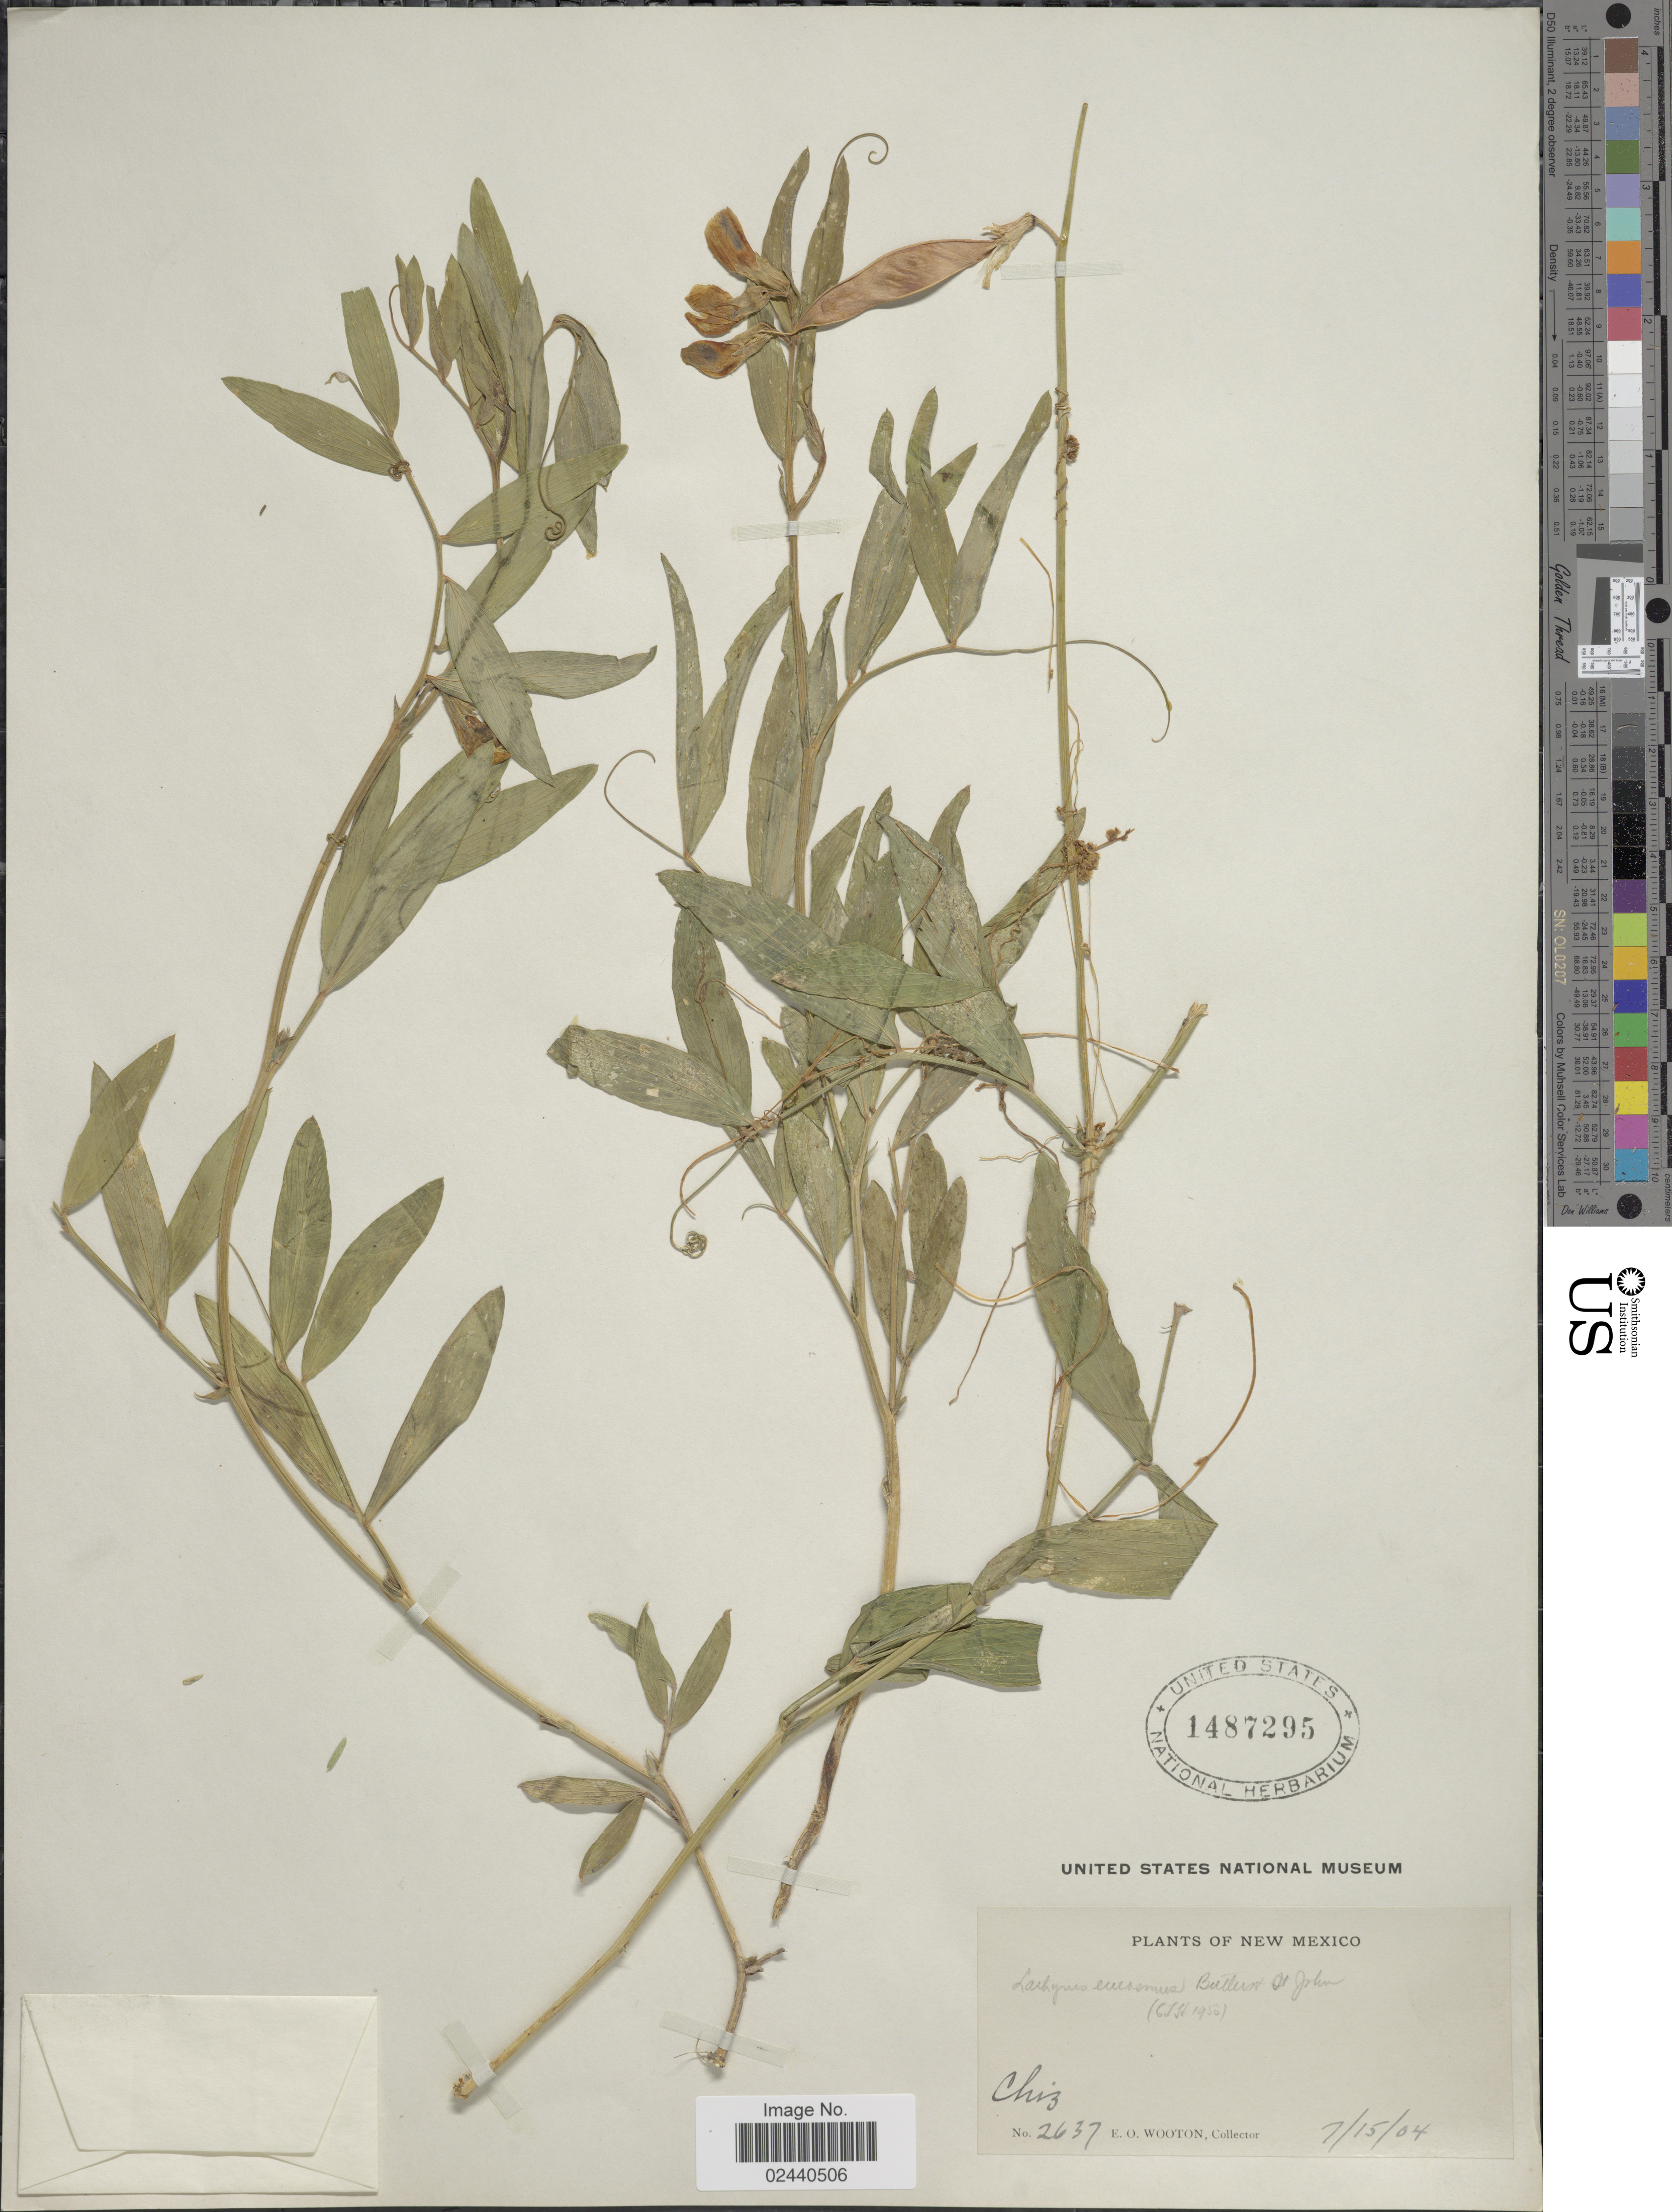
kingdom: Plantae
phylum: Tracheophyta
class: Magnoliopsida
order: Fabales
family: Fabaceae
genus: Lathyrus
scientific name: Lathyrus eucosmus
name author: Butters & H. St. John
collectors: E. O. Wooton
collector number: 2637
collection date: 1904-07-15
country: United States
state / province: New Mexico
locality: Chiz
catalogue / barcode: US 1487295